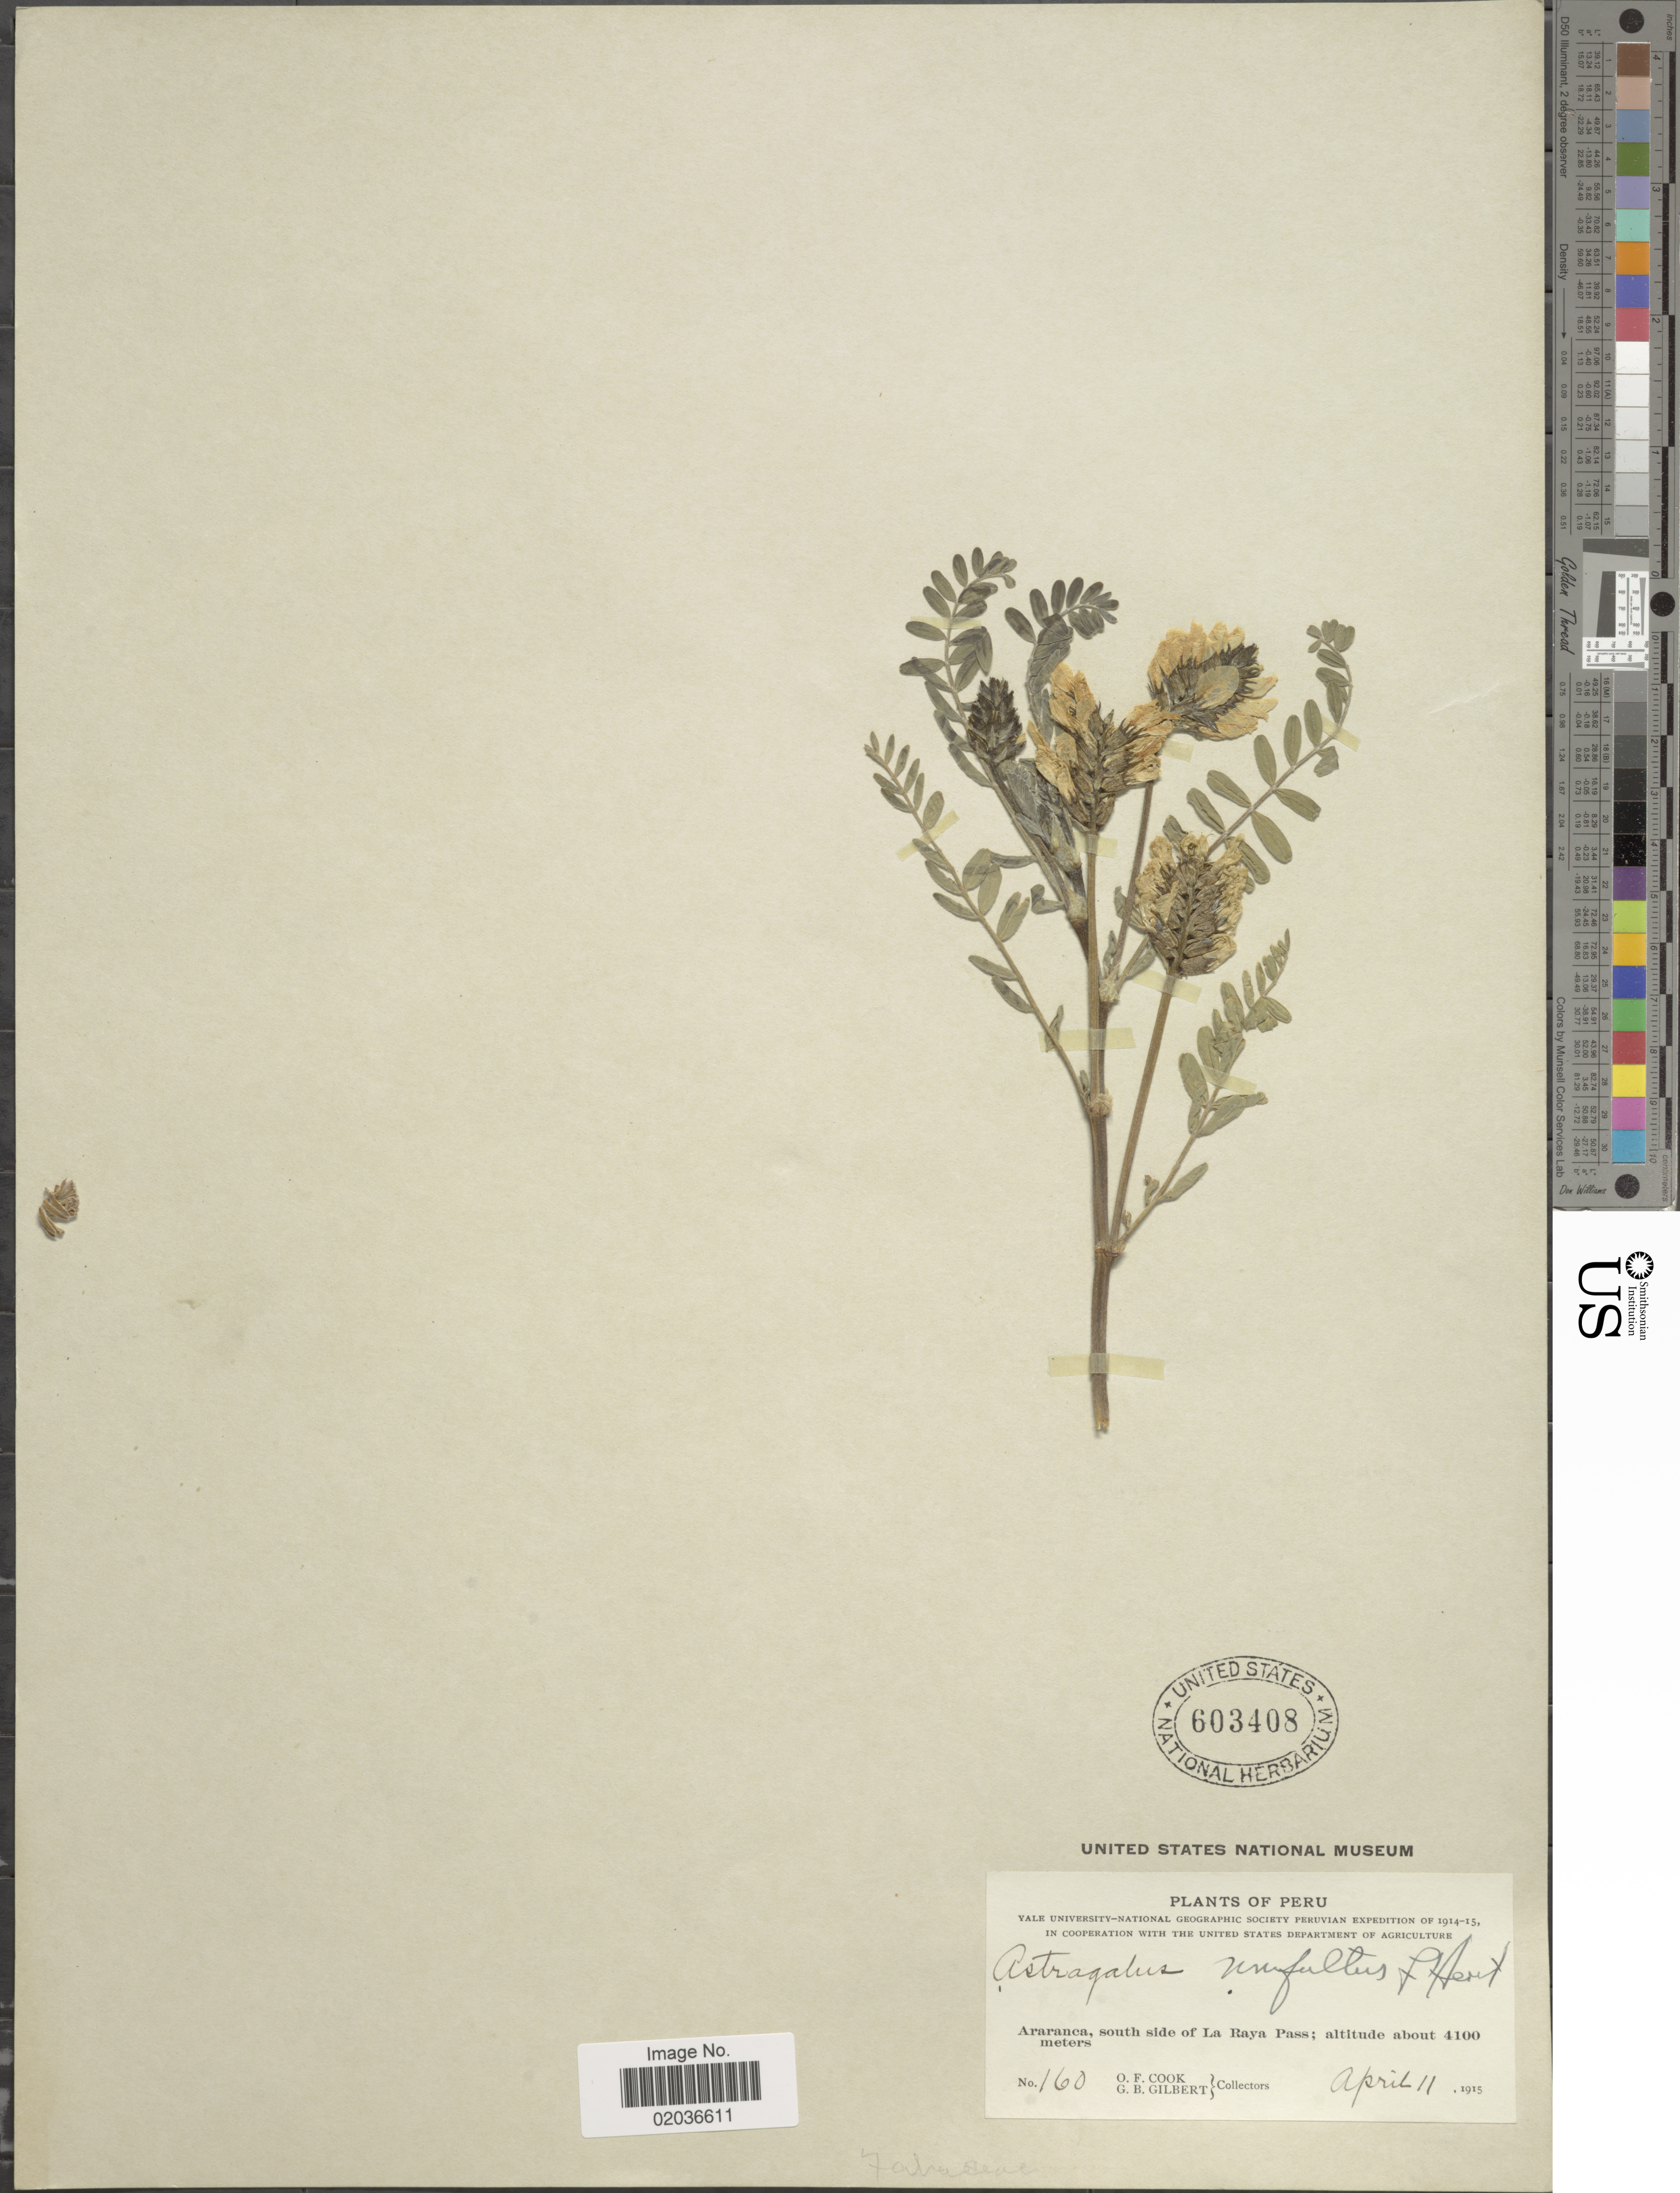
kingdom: Plantae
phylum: Tracheophyta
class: Magnoliopsida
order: Fabales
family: Fabaceae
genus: Astragalus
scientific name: Astragalus garbancillo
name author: Cav.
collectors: O. F. Cook & G. B. Gilbert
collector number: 160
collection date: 1915-04-11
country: Peru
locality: Araranca, south side of La Raya Pass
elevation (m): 4100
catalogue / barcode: US 603408